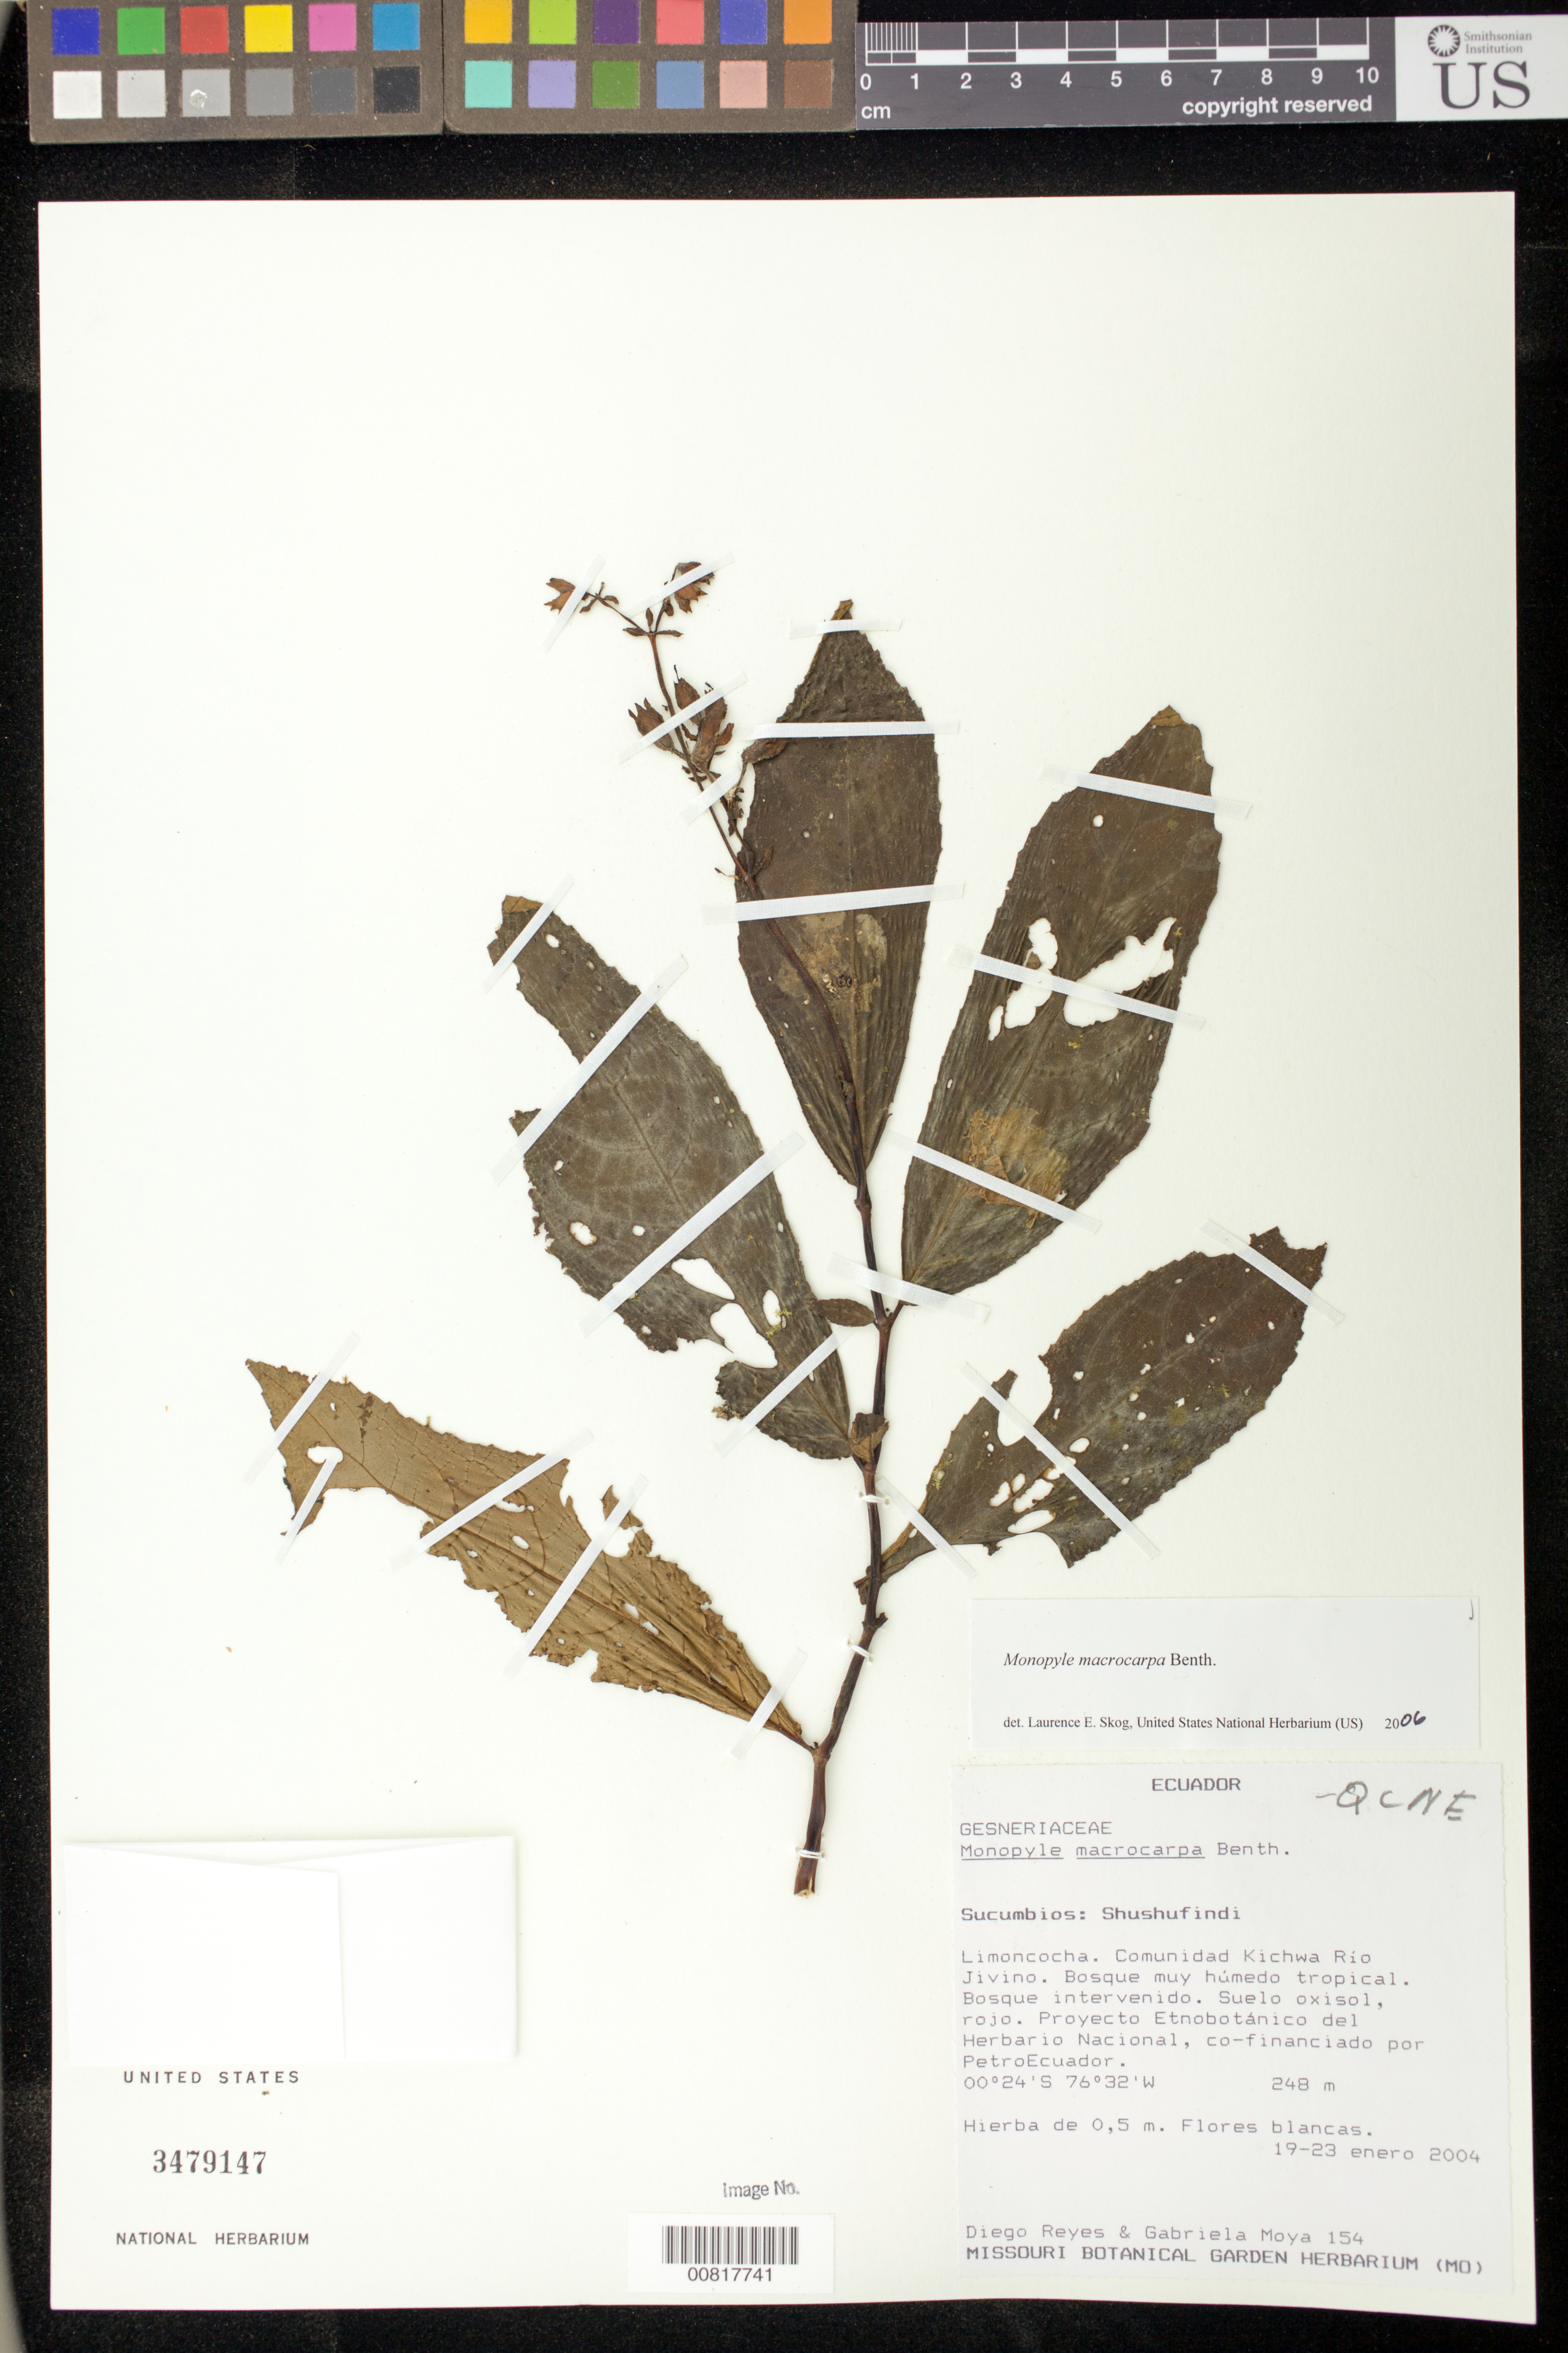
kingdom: Plantae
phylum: Tracheophyta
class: Magnoliopsida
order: Lamiales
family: Gesneriaceae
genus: Monopyle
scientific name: Monopyle macrocarpa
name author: Benth.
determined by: Skog, Laurence E.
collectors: D. Reyes & G. Moya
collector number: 154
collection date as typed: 19-23 Jan 2004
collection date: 2004-01-19/2004-01-23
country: Ecuador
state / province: Sucumbíos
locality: Sucumbios: Shushufindi. Limoncocha. Comunidad Kichwa Rio Jivino.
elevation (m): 248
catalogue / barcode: US 3479147